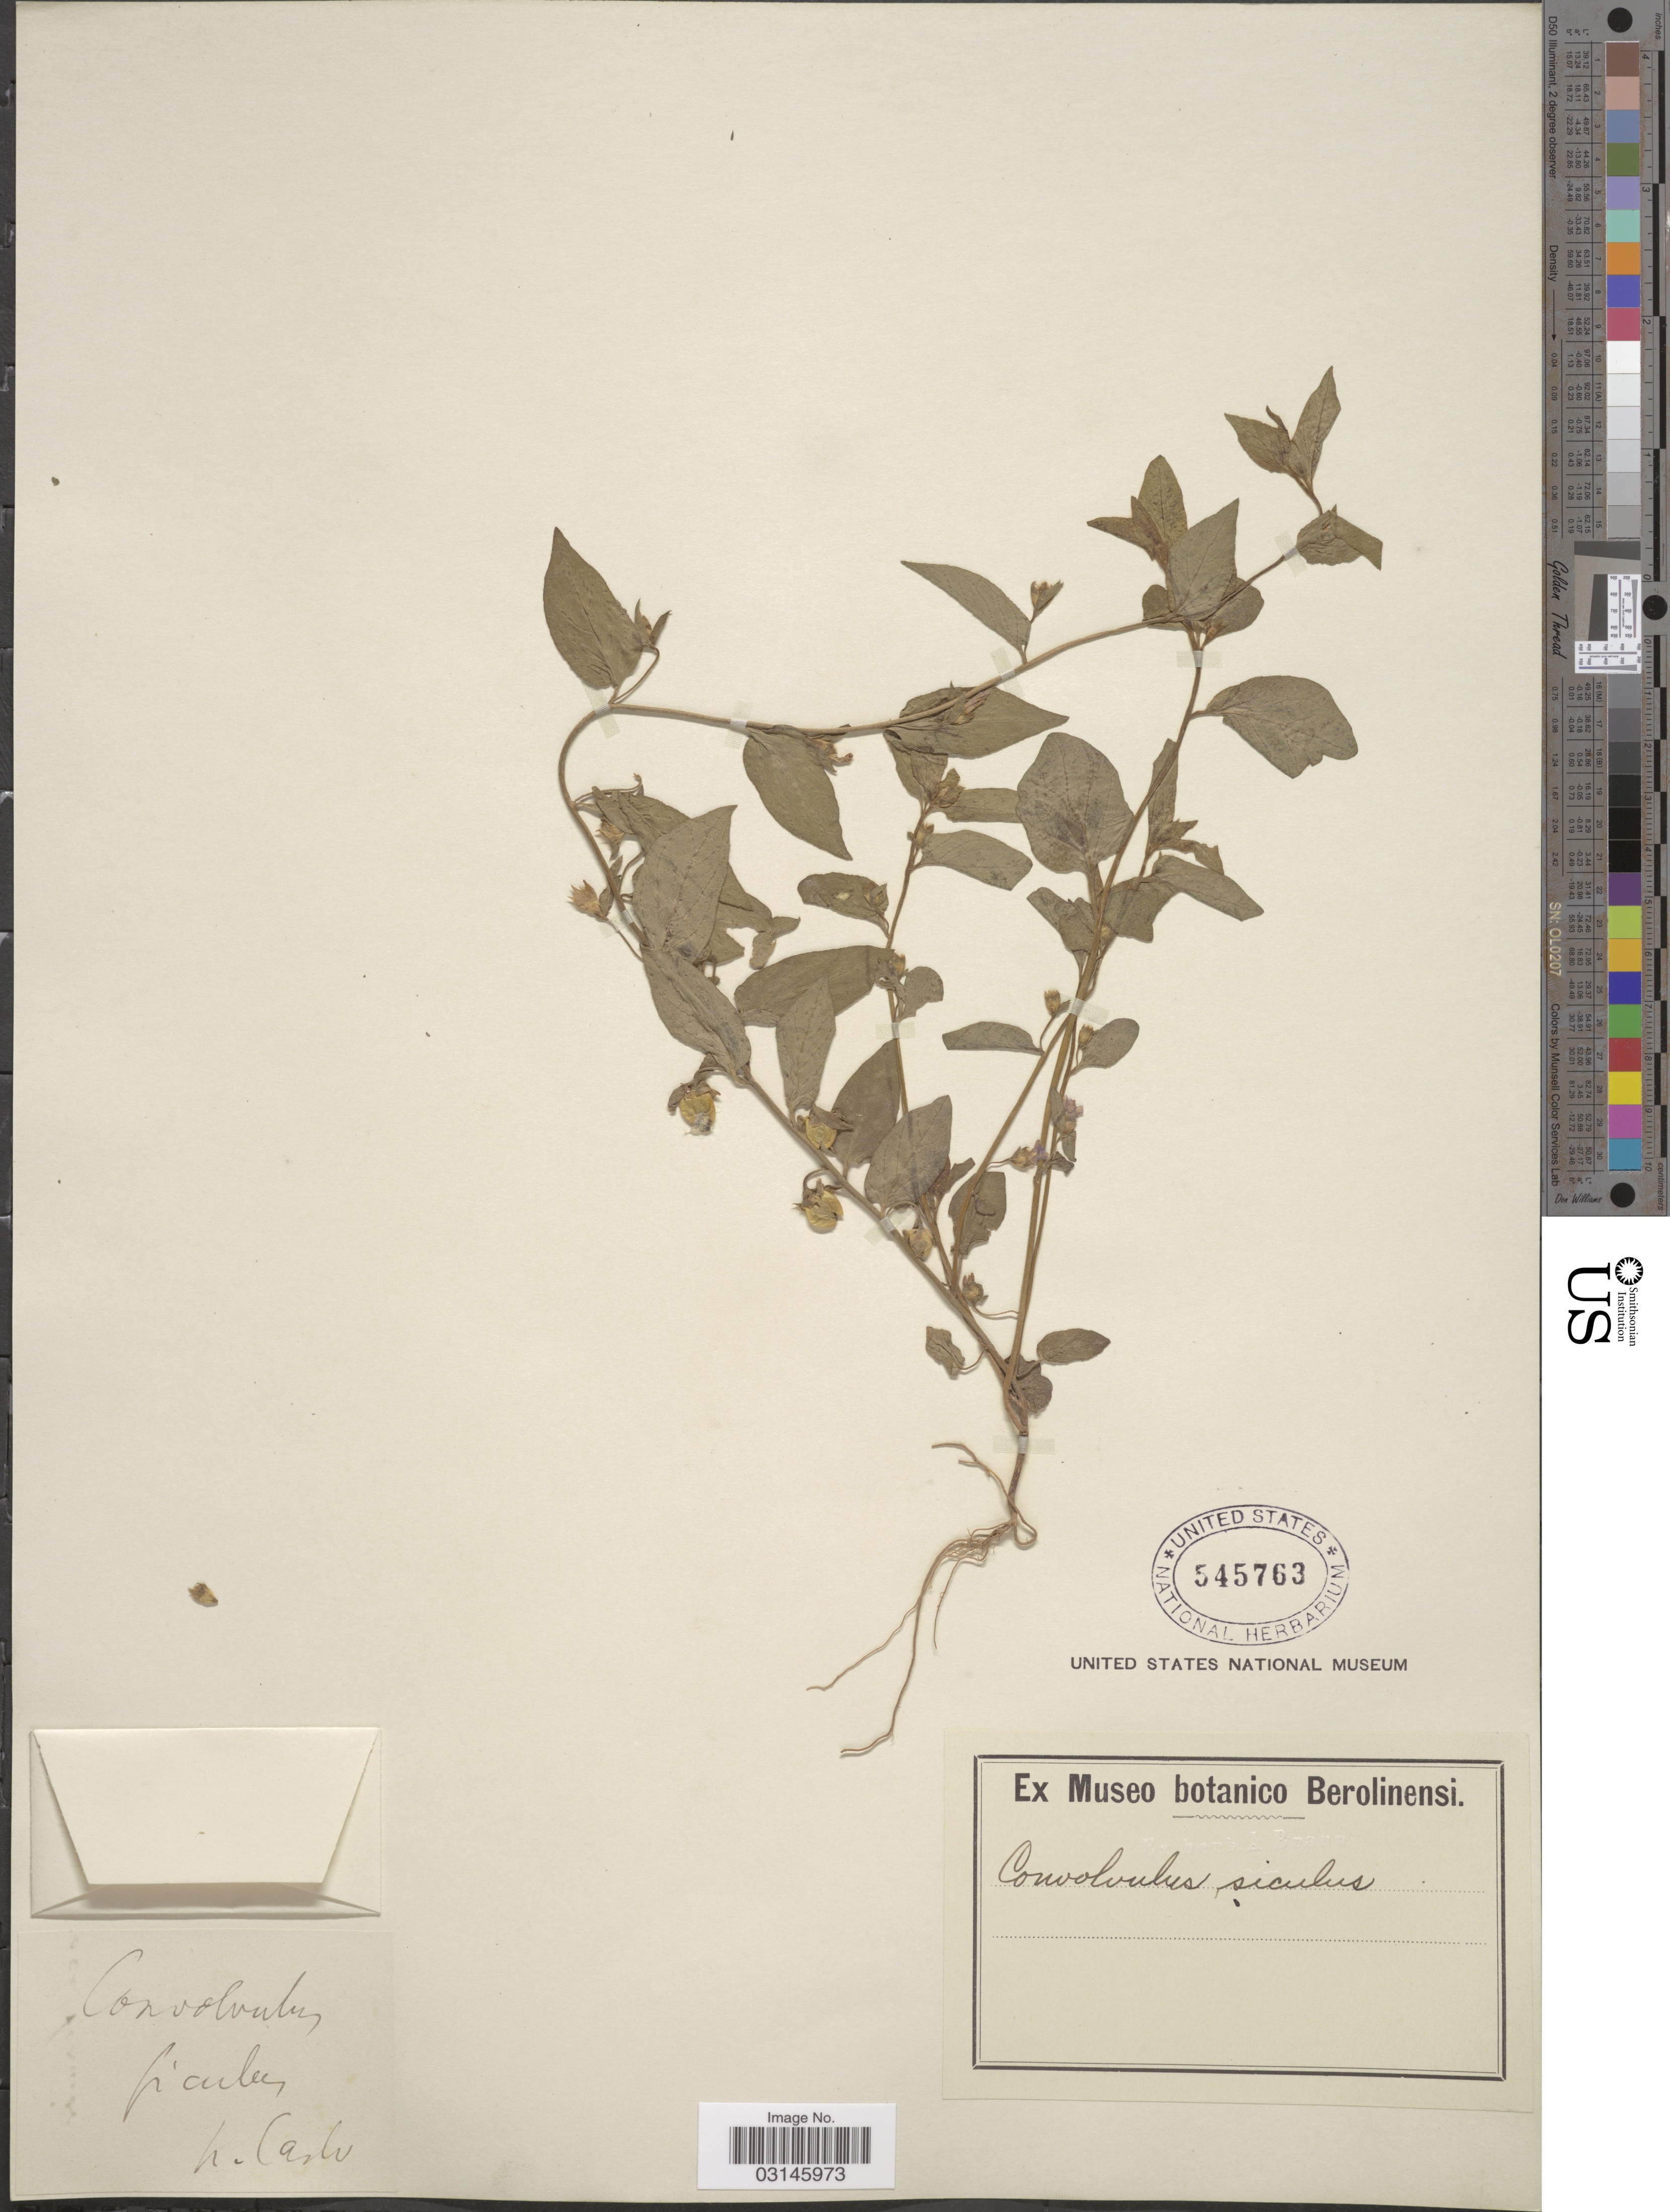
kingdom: Plantae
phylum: Tracheophyta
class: Magnoliopsida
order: Solanales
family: Convolvulaceae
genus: Convolvulus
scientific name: Convolvulus siculus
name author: L.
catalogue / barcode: US 545763